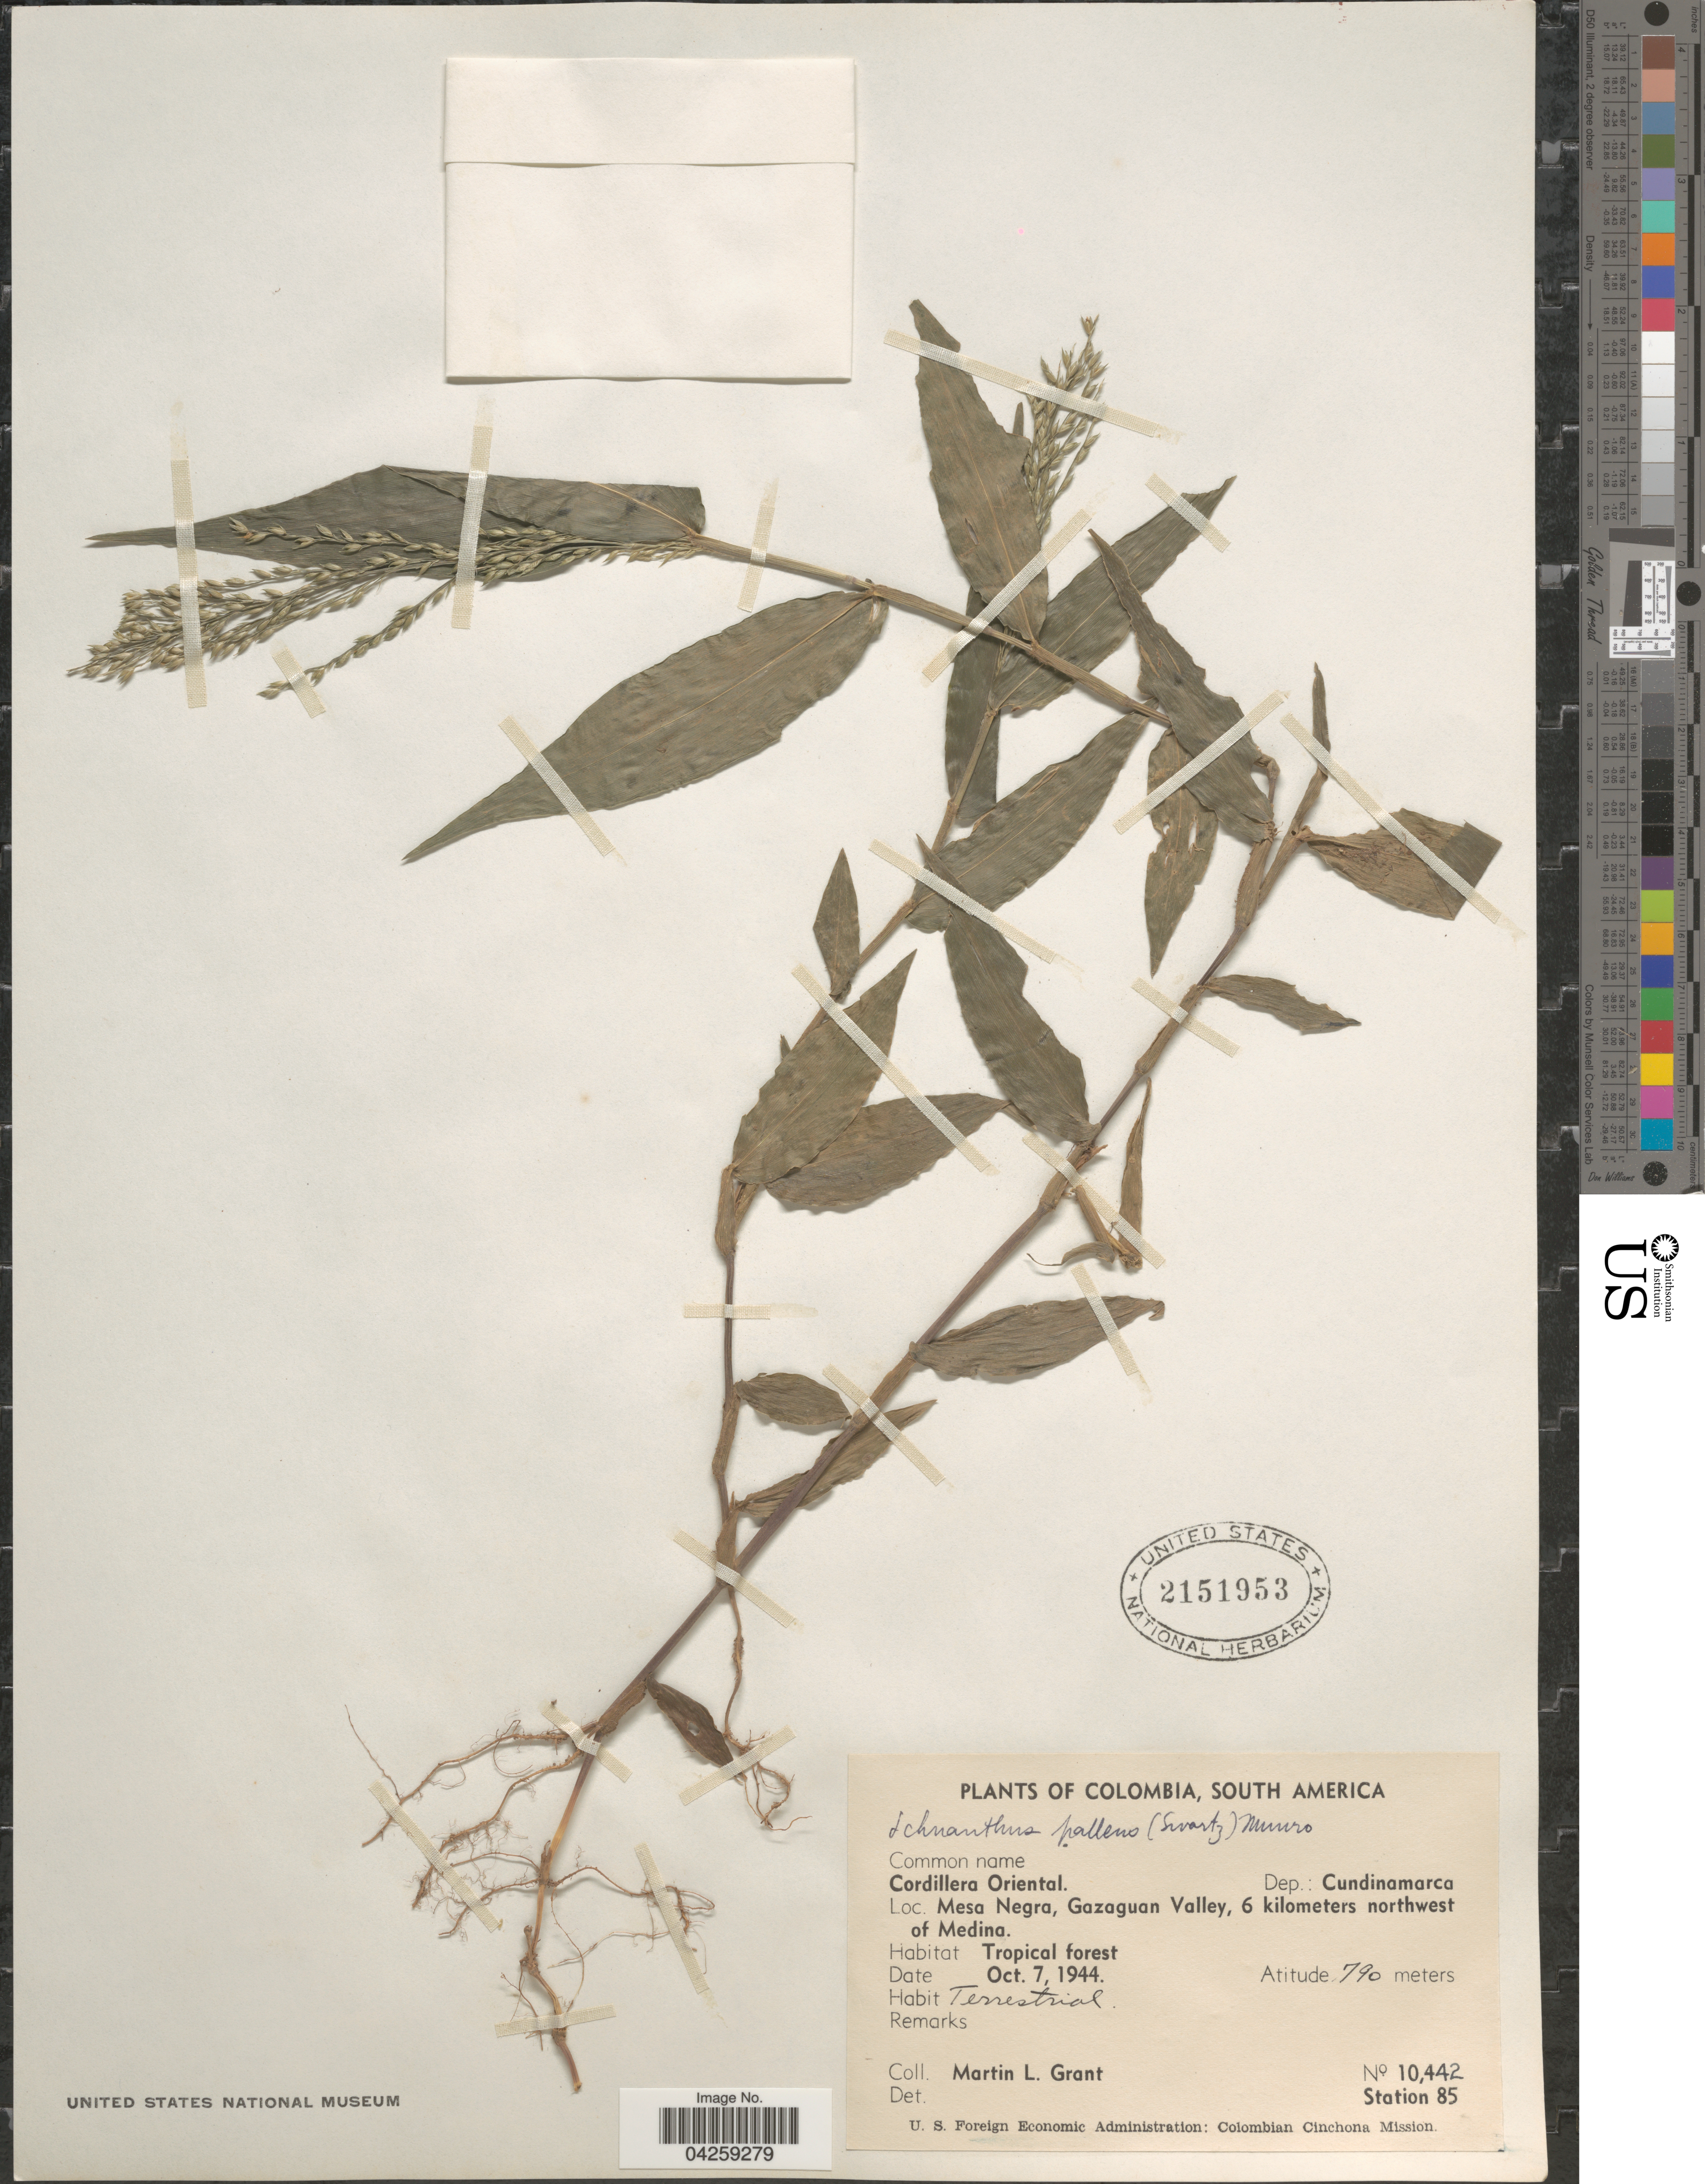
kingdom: Plantae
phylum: Tracheophyta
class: Liliopsida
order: Poales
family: Poaceae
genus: Ichnanthus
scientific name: Ichnanthus pallens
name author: (Sw.) Munro ex Benth.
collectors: M. L. Grant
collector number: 10442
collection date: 1944-10-07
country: Colombia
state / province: Cundinamarca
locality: Cordillera Oriental. Dep. Cundinamarca. Mesa Negra, Gazaguan Valley, 6 kilometers northwest of Medina. Tropical forest. Station 85. U.S. Foreign Economic Administration: Colombian Cinchona Mission.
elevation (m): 790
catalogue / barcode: US 2151953